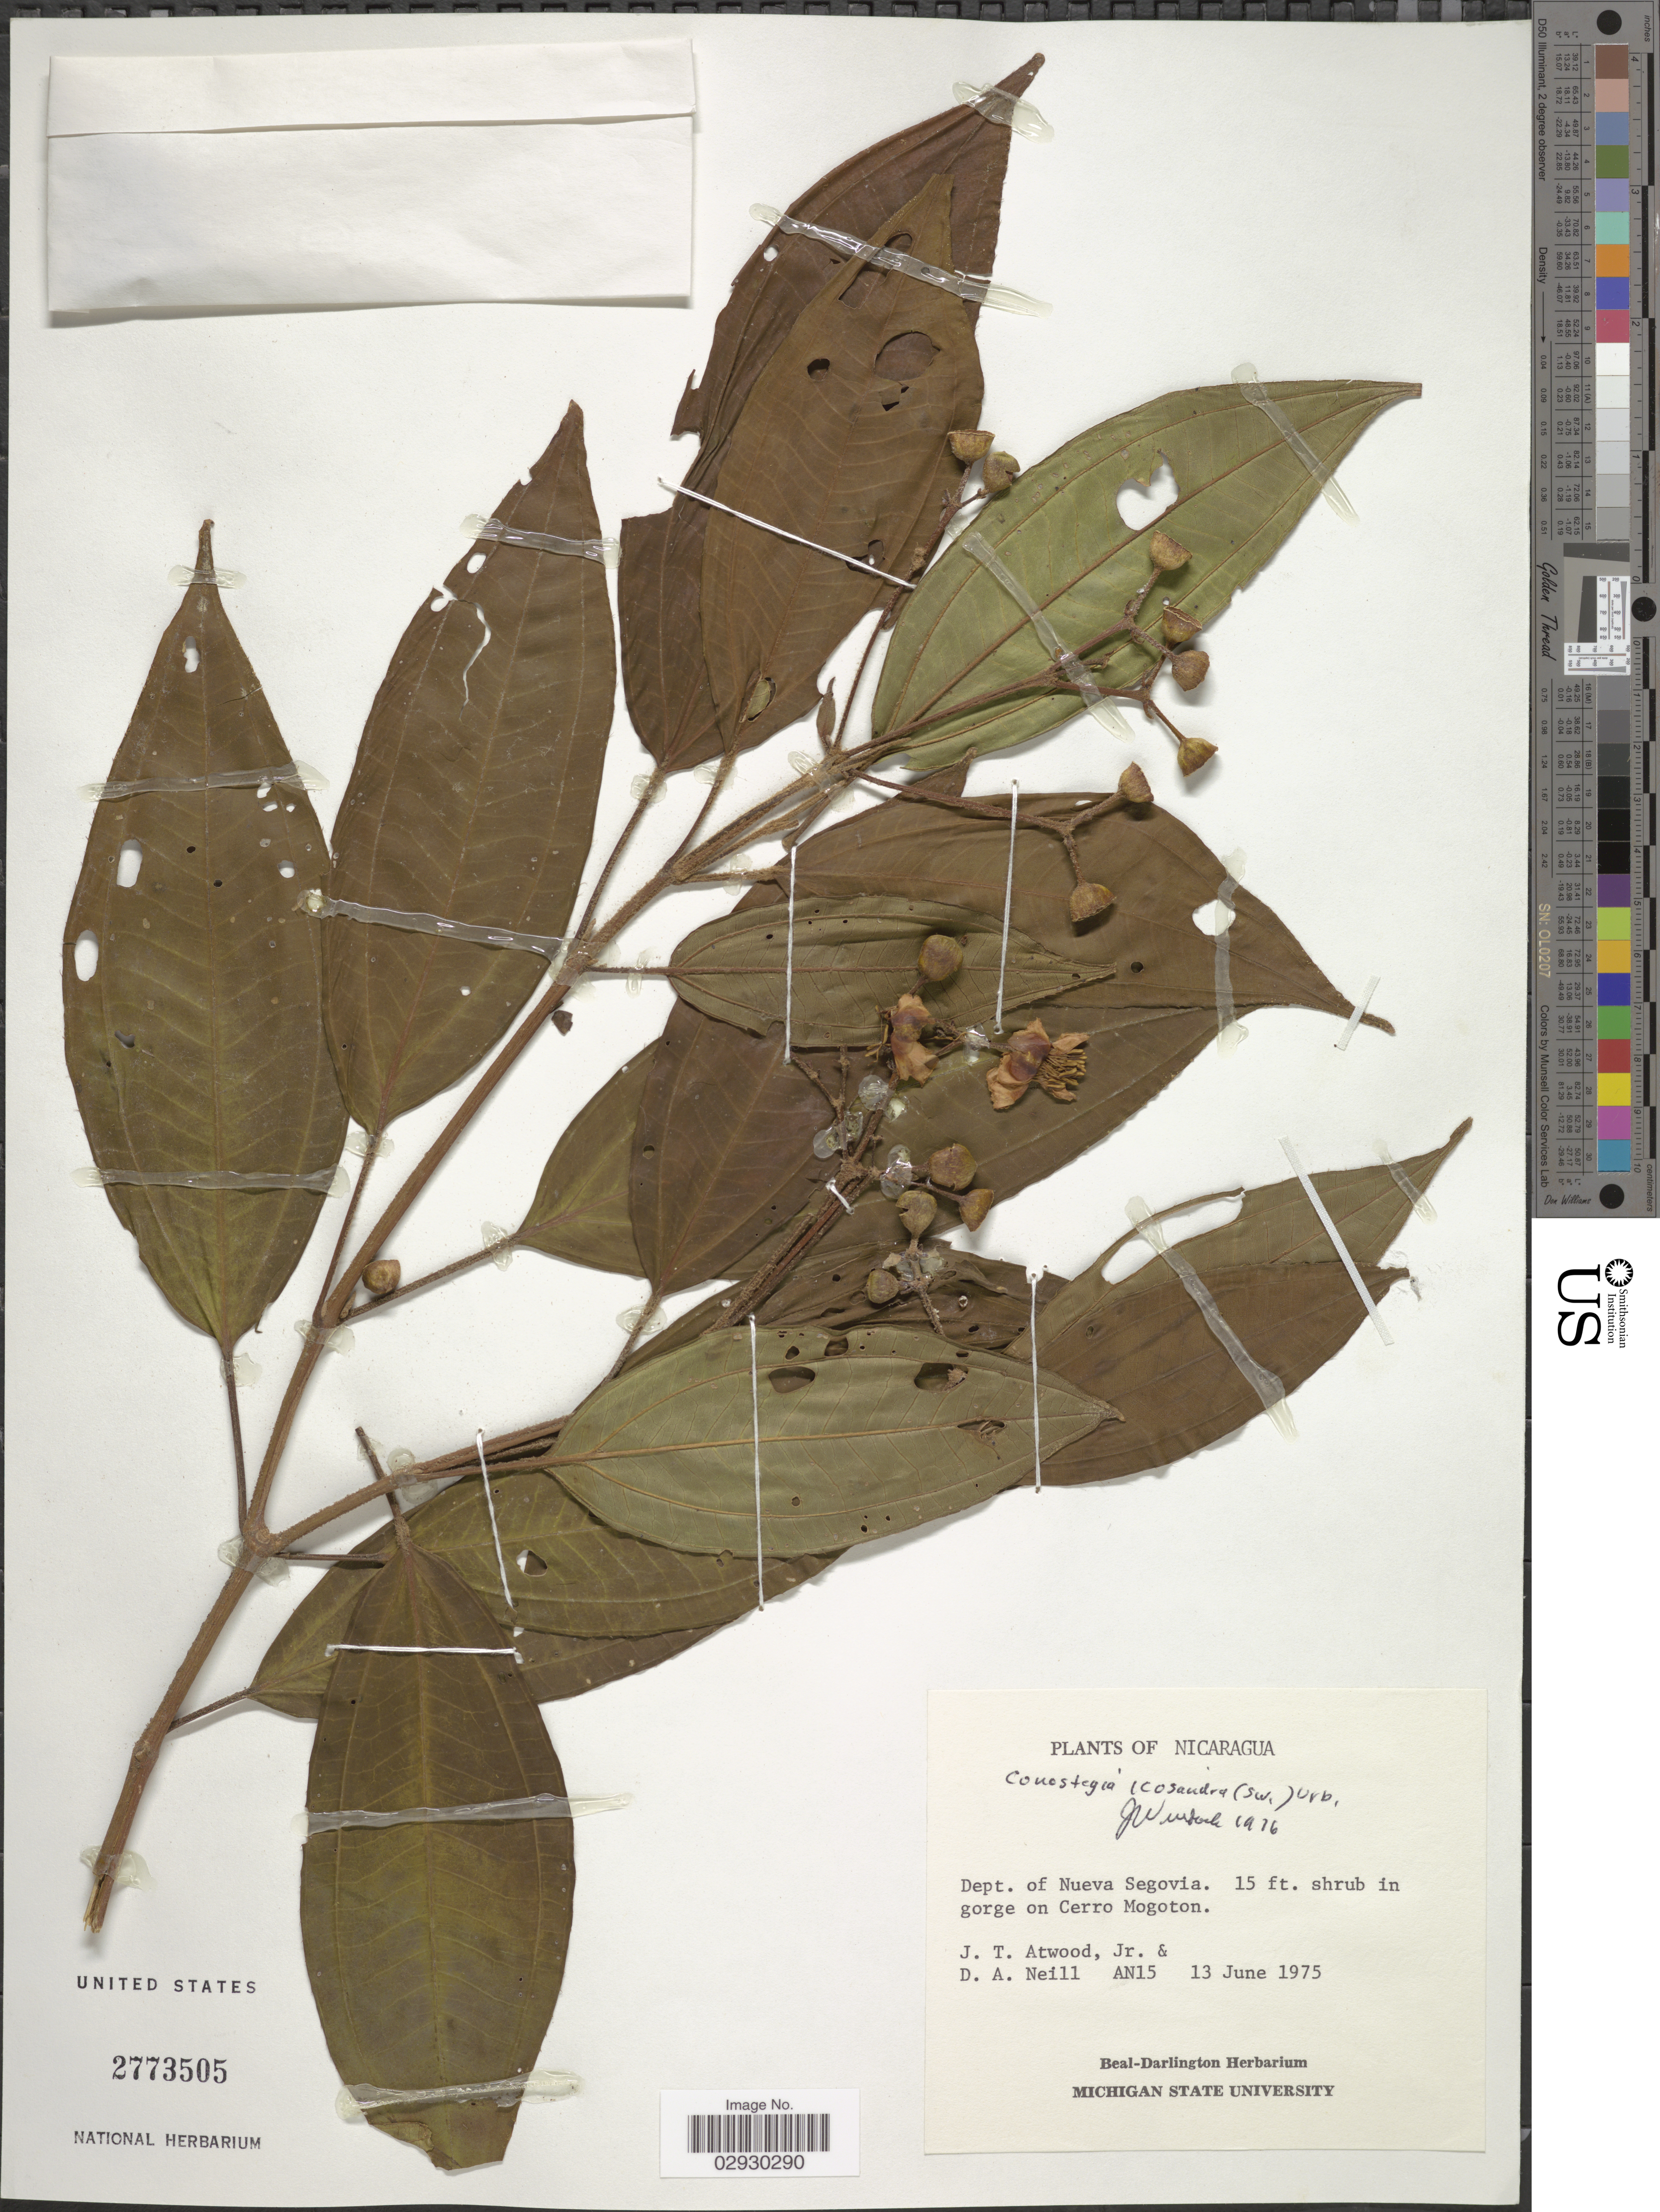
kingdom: Plantae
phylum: Tracheophyta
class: Magnoliopsida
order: Myrtales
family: Melastomataceae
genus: Conostegia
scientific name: Conostegia icosandra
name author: (Sw.) Urb.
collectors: J. Atwood & D. A. Neill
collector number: AN15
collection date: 1975-06-13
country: Nicaragua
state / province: Nueva Segovia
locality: Dept. of Nueva Segovia. 15 ft. shrub in gorge on Cerro Mogoton.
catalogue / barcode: US 2773505